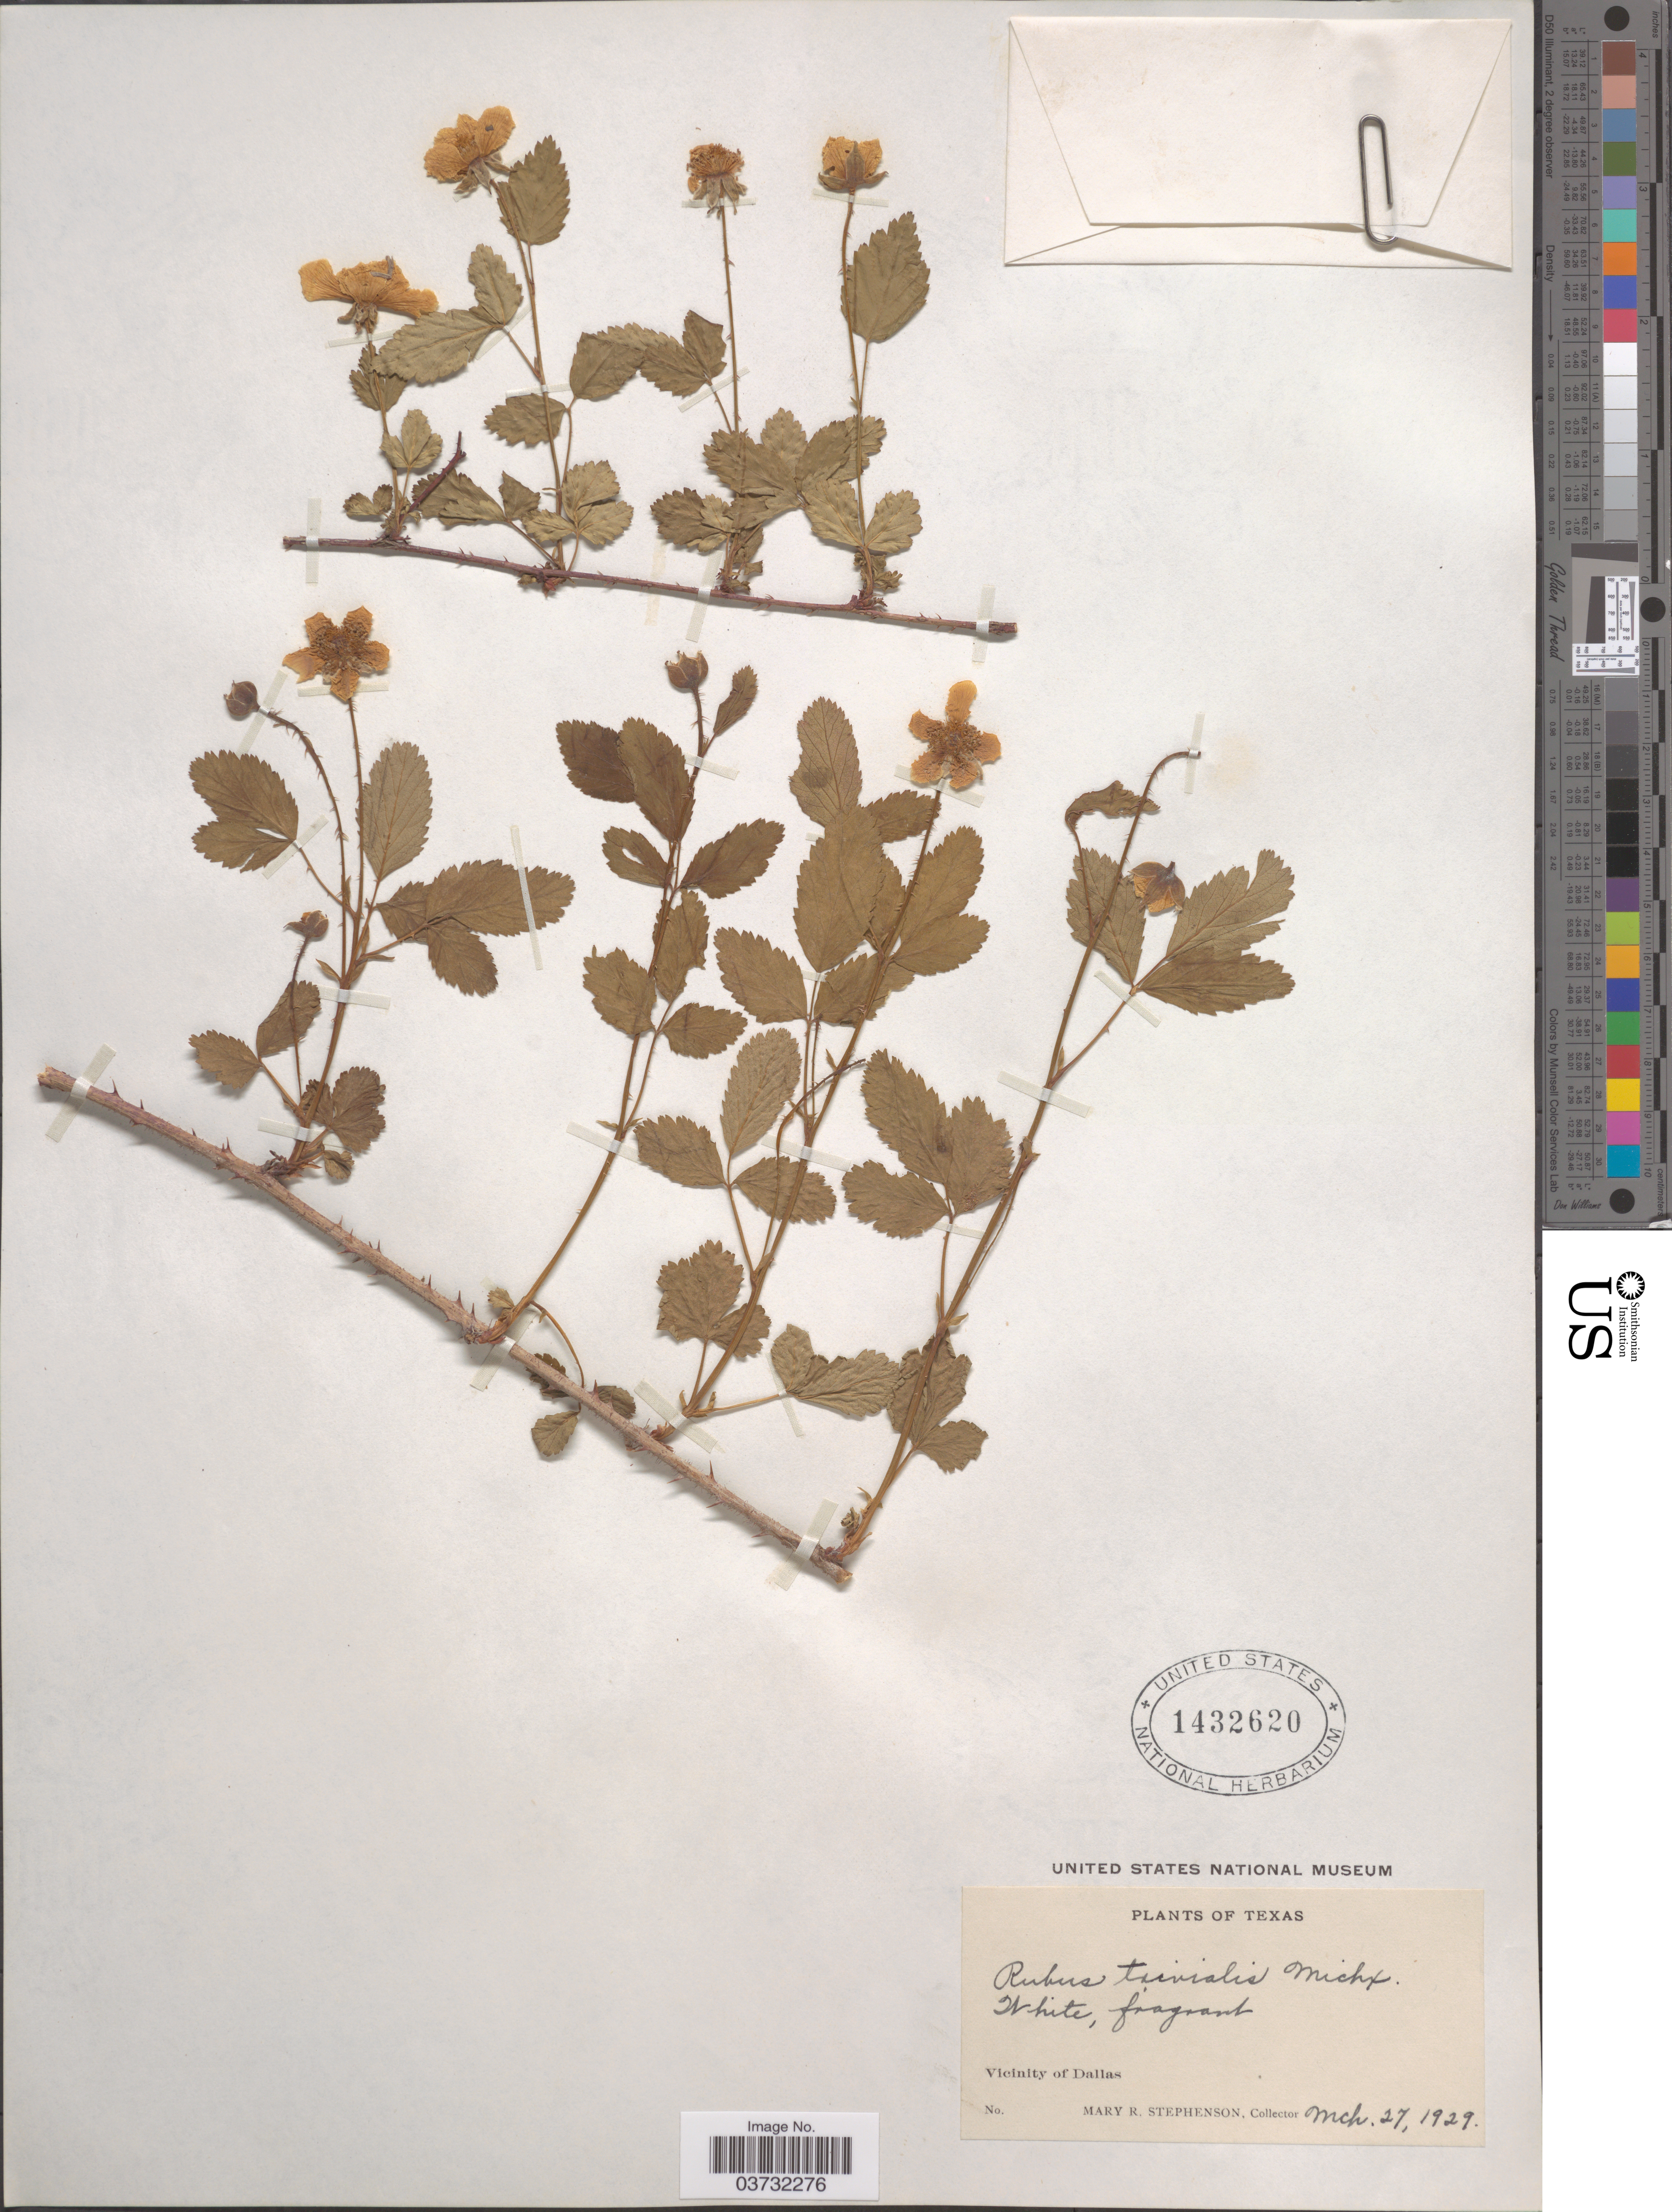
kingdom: Plantae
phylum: Tracheophyta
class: Magnoliopsida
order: Rosales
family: Rosaceae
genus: Rubus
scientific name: Rubus trivialis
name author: Michx.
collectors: M. Stephenson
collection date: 1929-03-27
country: United States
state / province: Texas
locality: Vicinity of Dallas.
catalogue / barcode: US 1432620